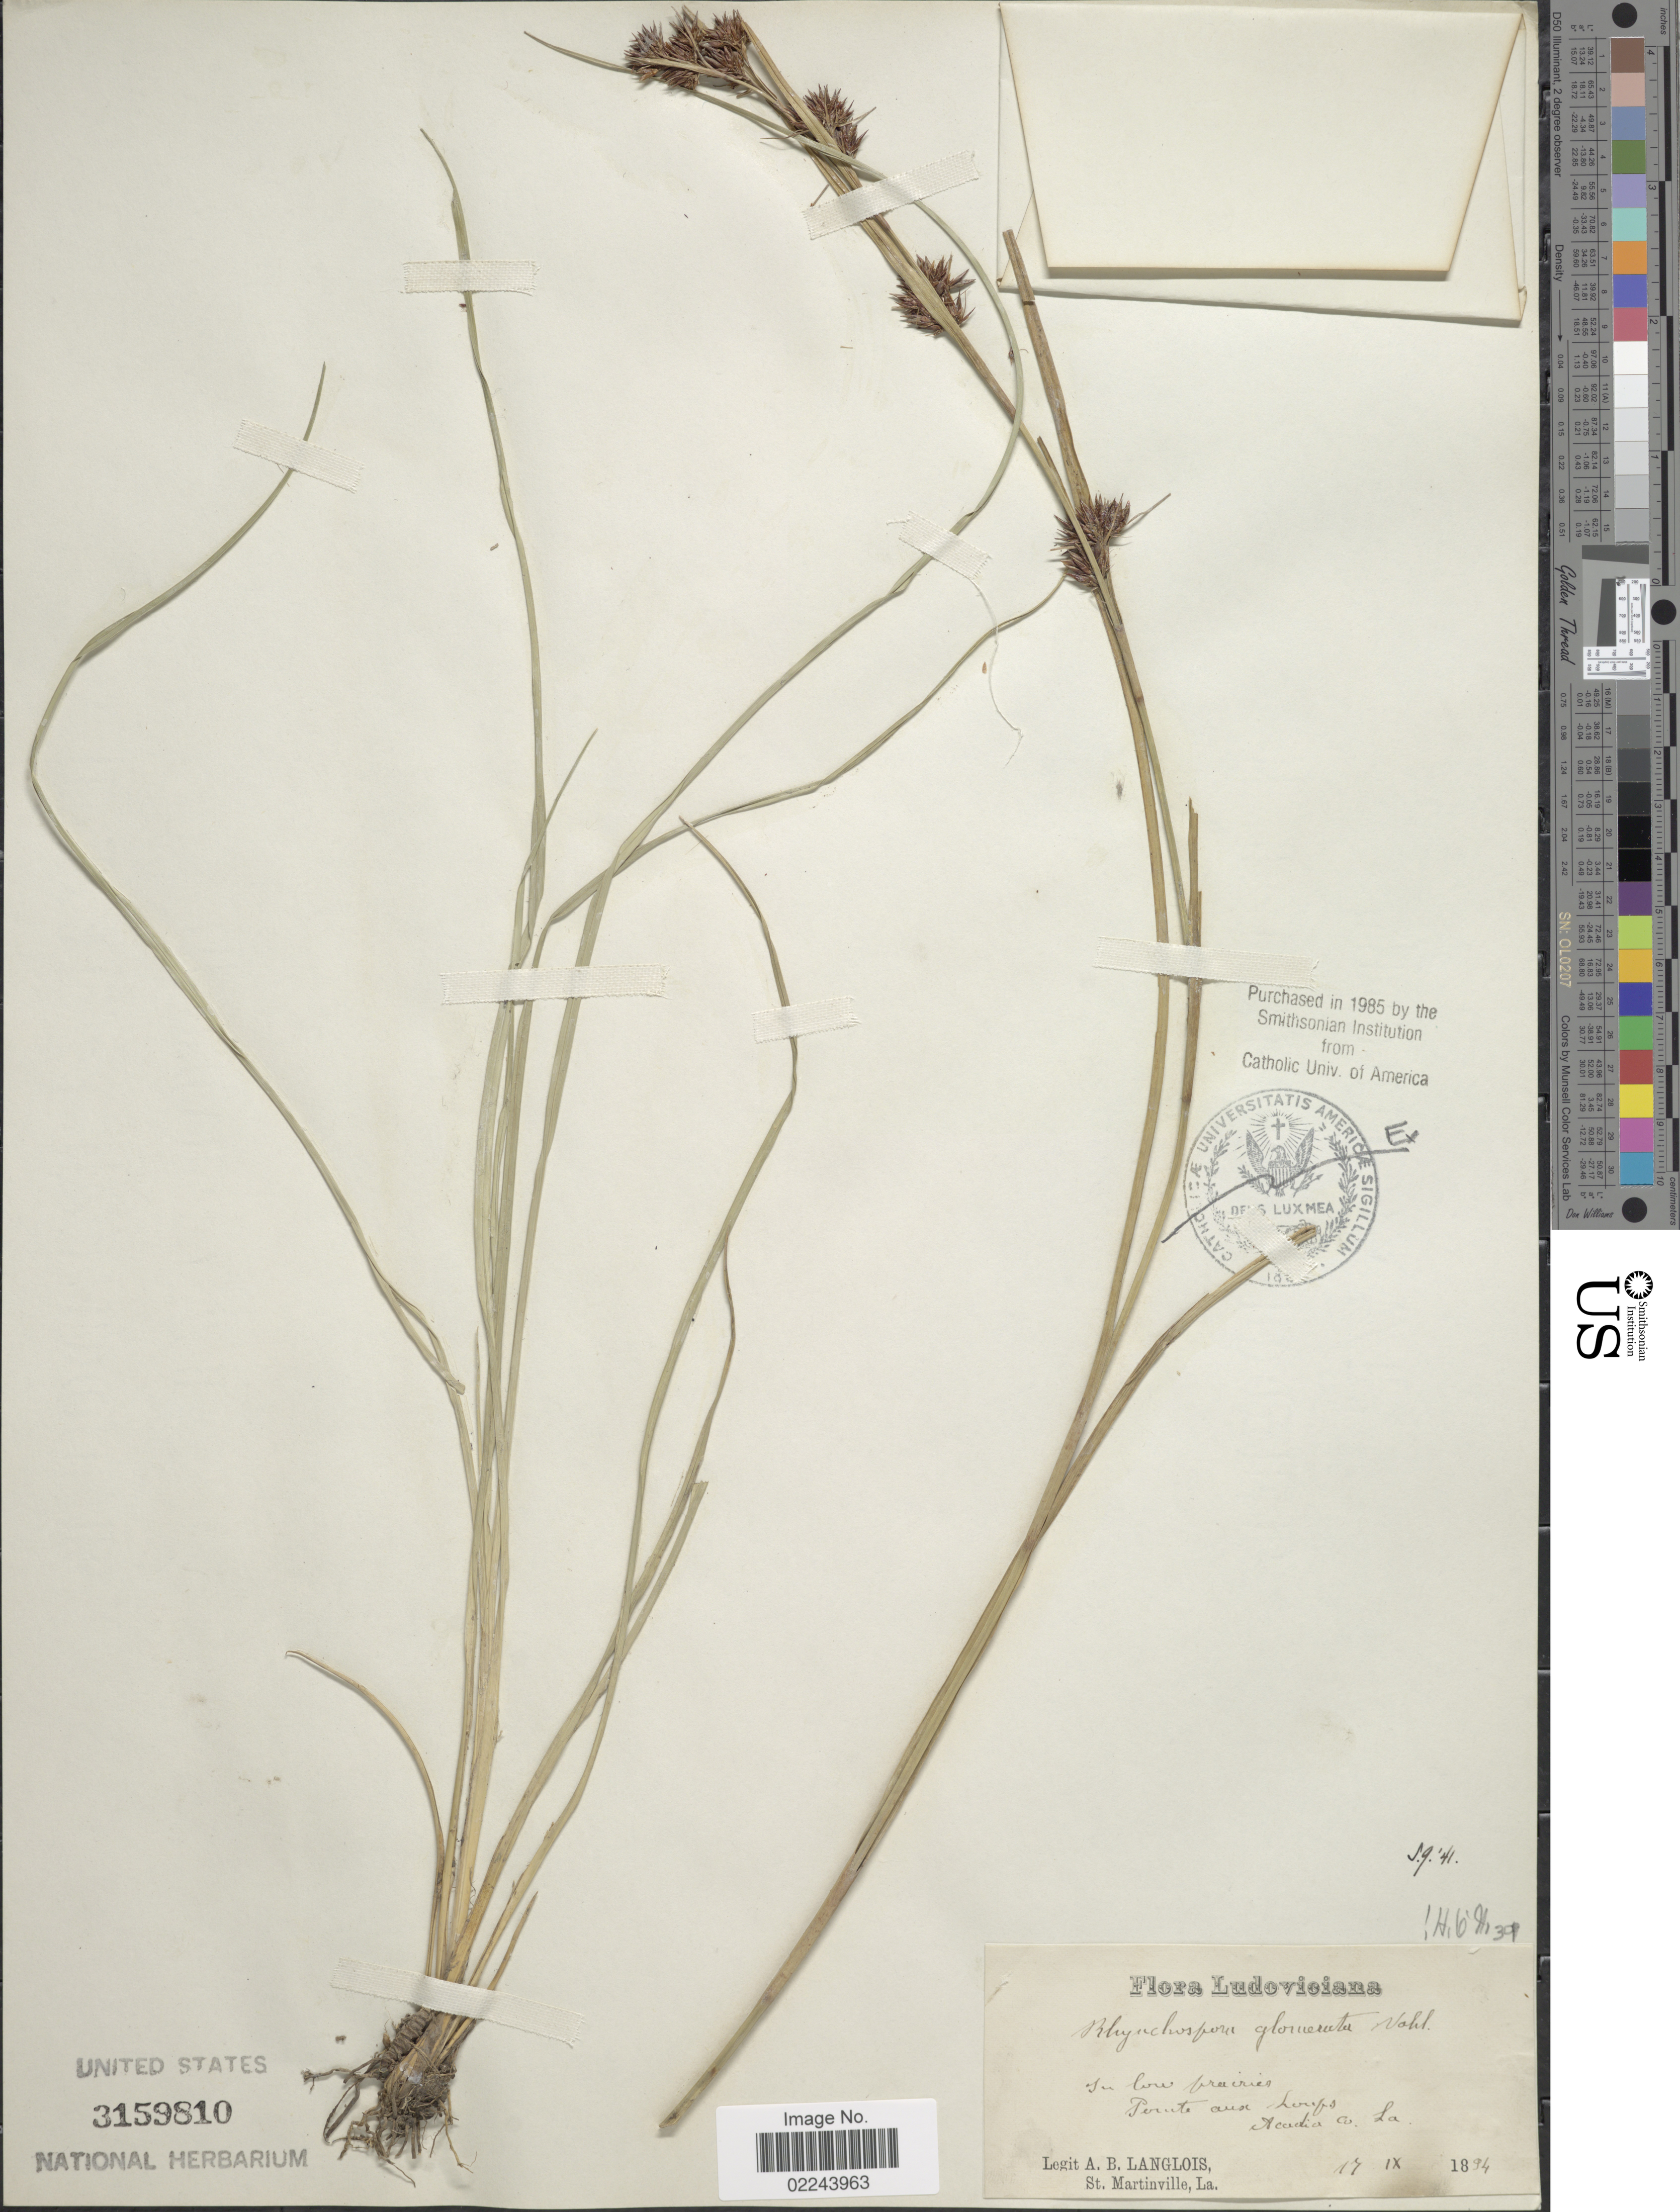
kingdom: Plantae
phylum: Tracheophyta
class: Liliopsida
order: Poales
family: Cyperaceae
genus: Rhynchospora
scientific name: Rhynchospora glomerata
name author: (L.) Vahl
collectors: A. Langlois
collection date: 1894-09-17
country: United States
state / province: Louisiana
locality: Ludoviciana, Acadia Co, La.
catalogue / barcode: US 3159810